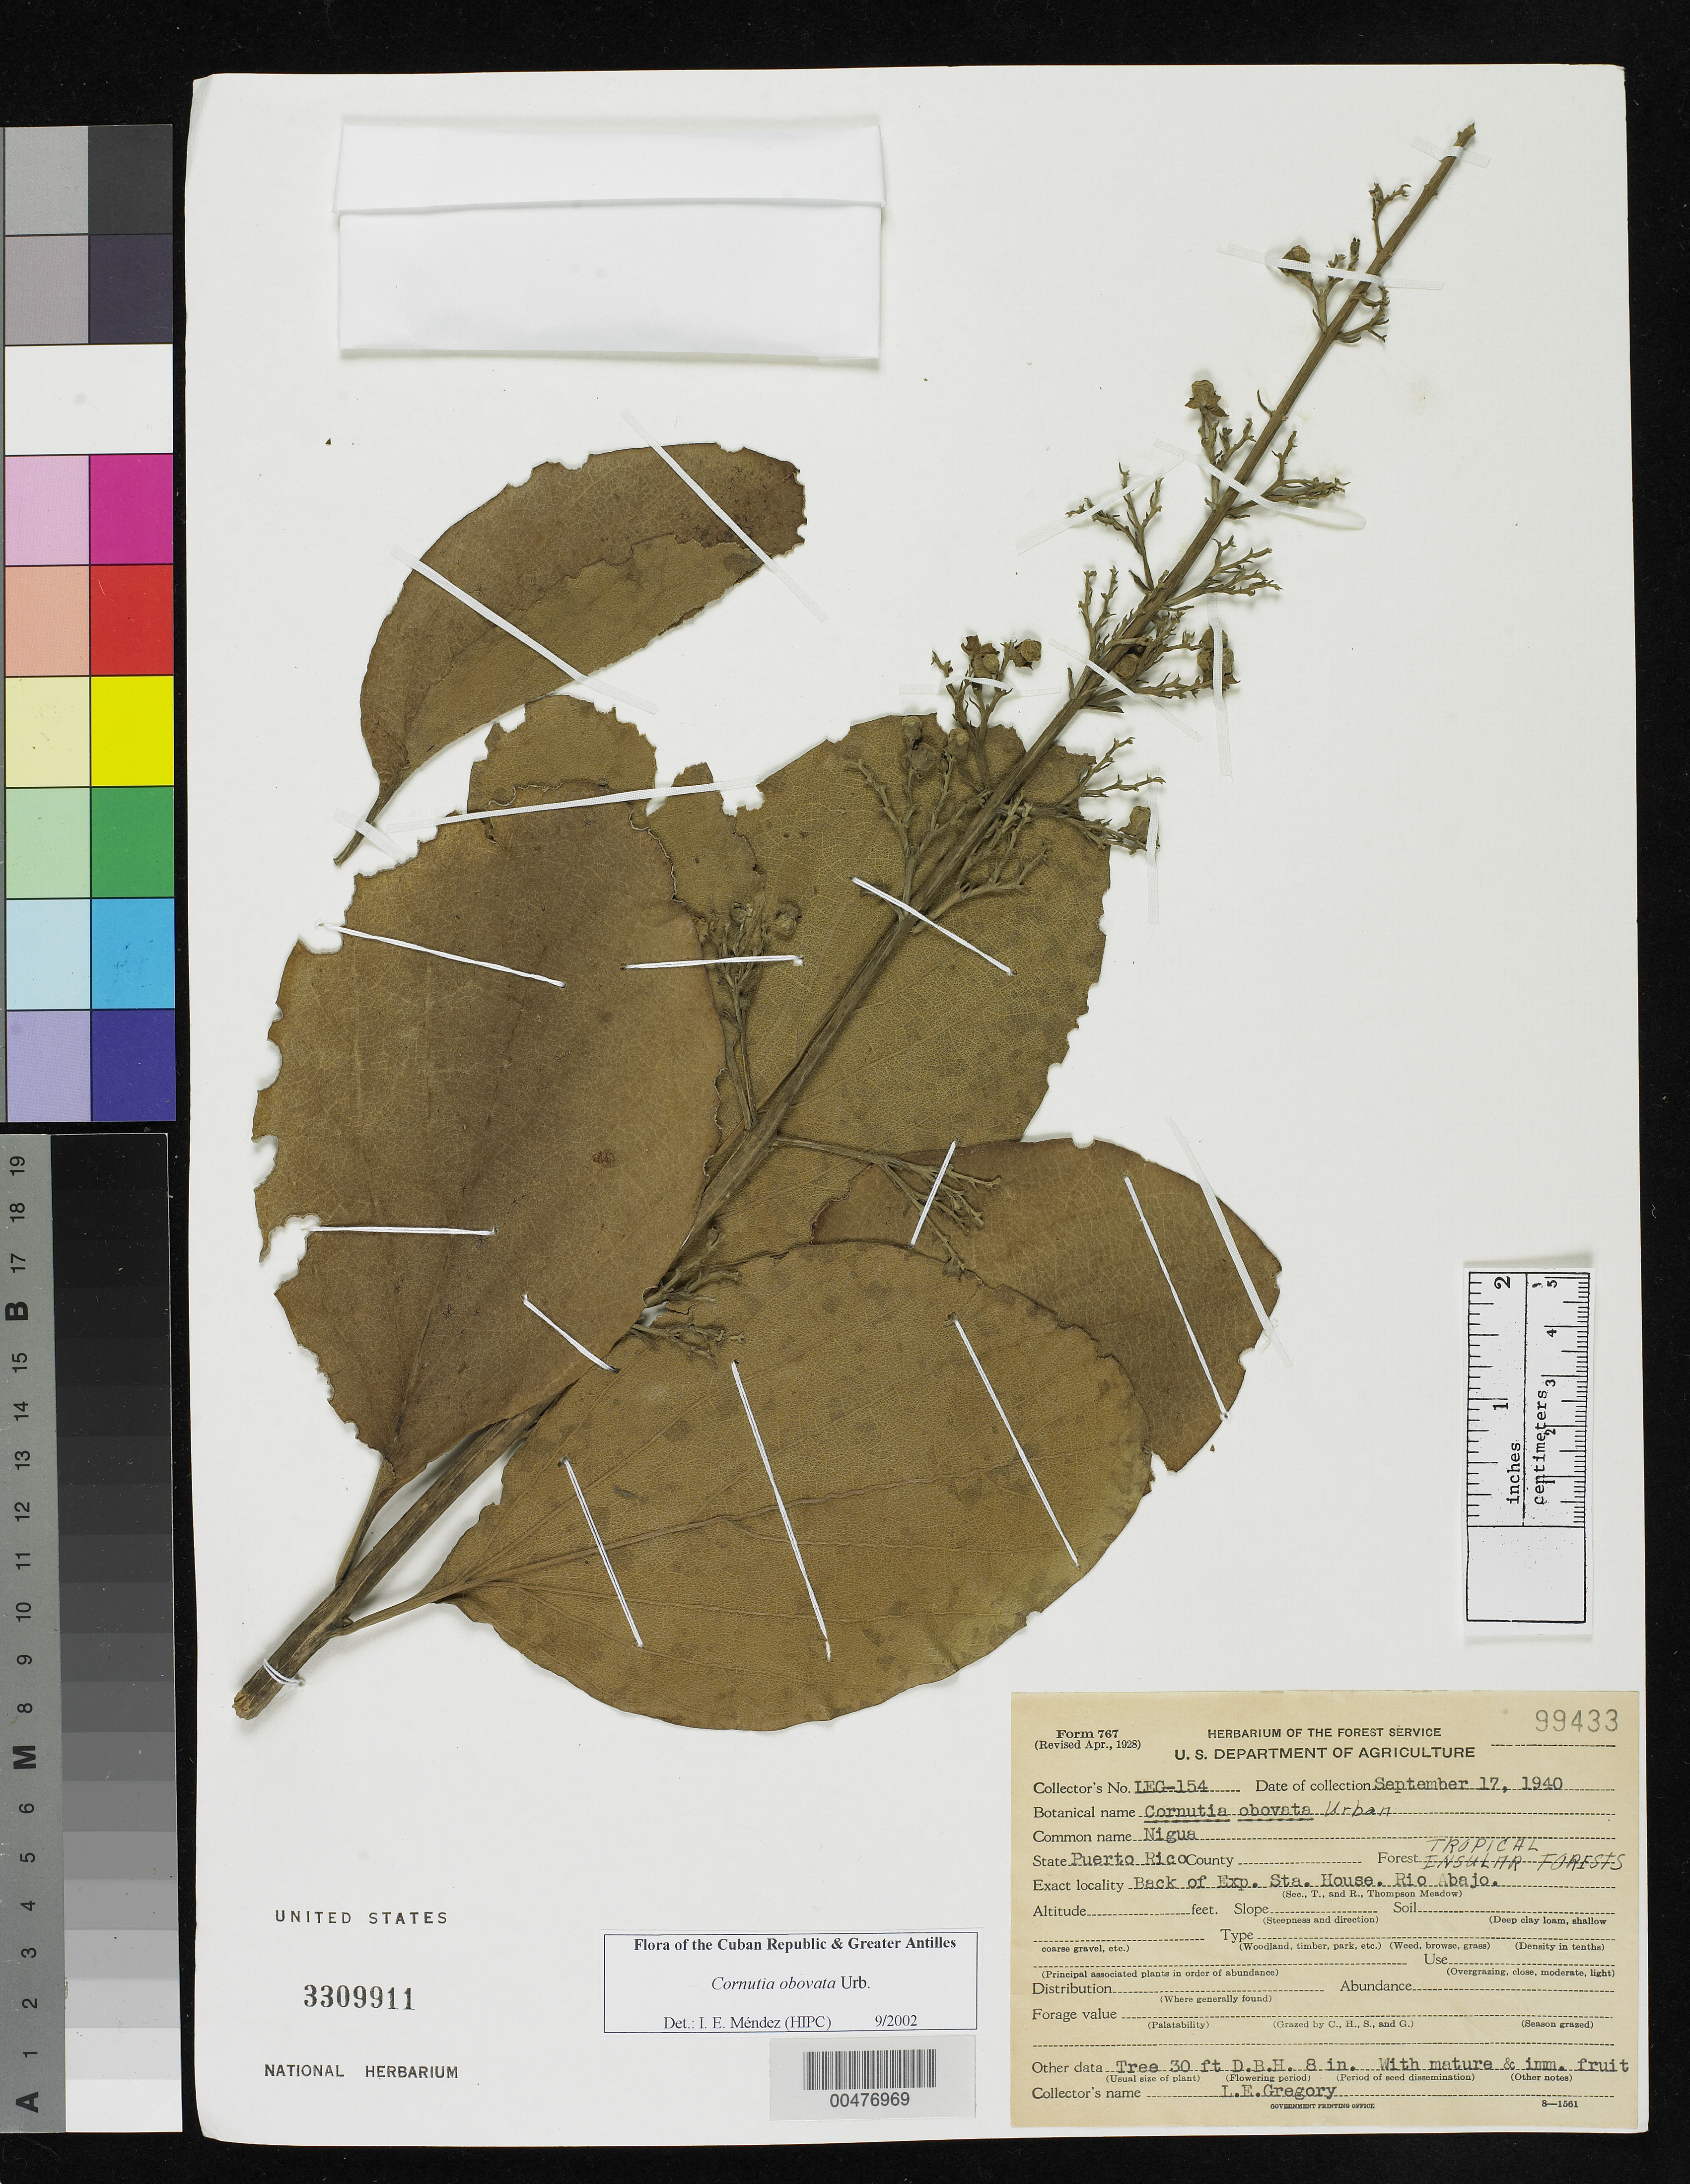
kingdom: Plantae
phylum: Tracheophyta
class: Magnoliopsida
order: Lamiales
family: Lamiaceae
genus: Cornutia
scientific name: Cornutia obovata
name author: Urb.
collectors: L. E. Gregory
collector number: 154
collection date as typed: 17 Sep 1940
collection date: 1940-09-17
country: Puerto Rico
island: Greater Antilles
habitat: Moist limestone forest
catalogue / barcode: US 3309911